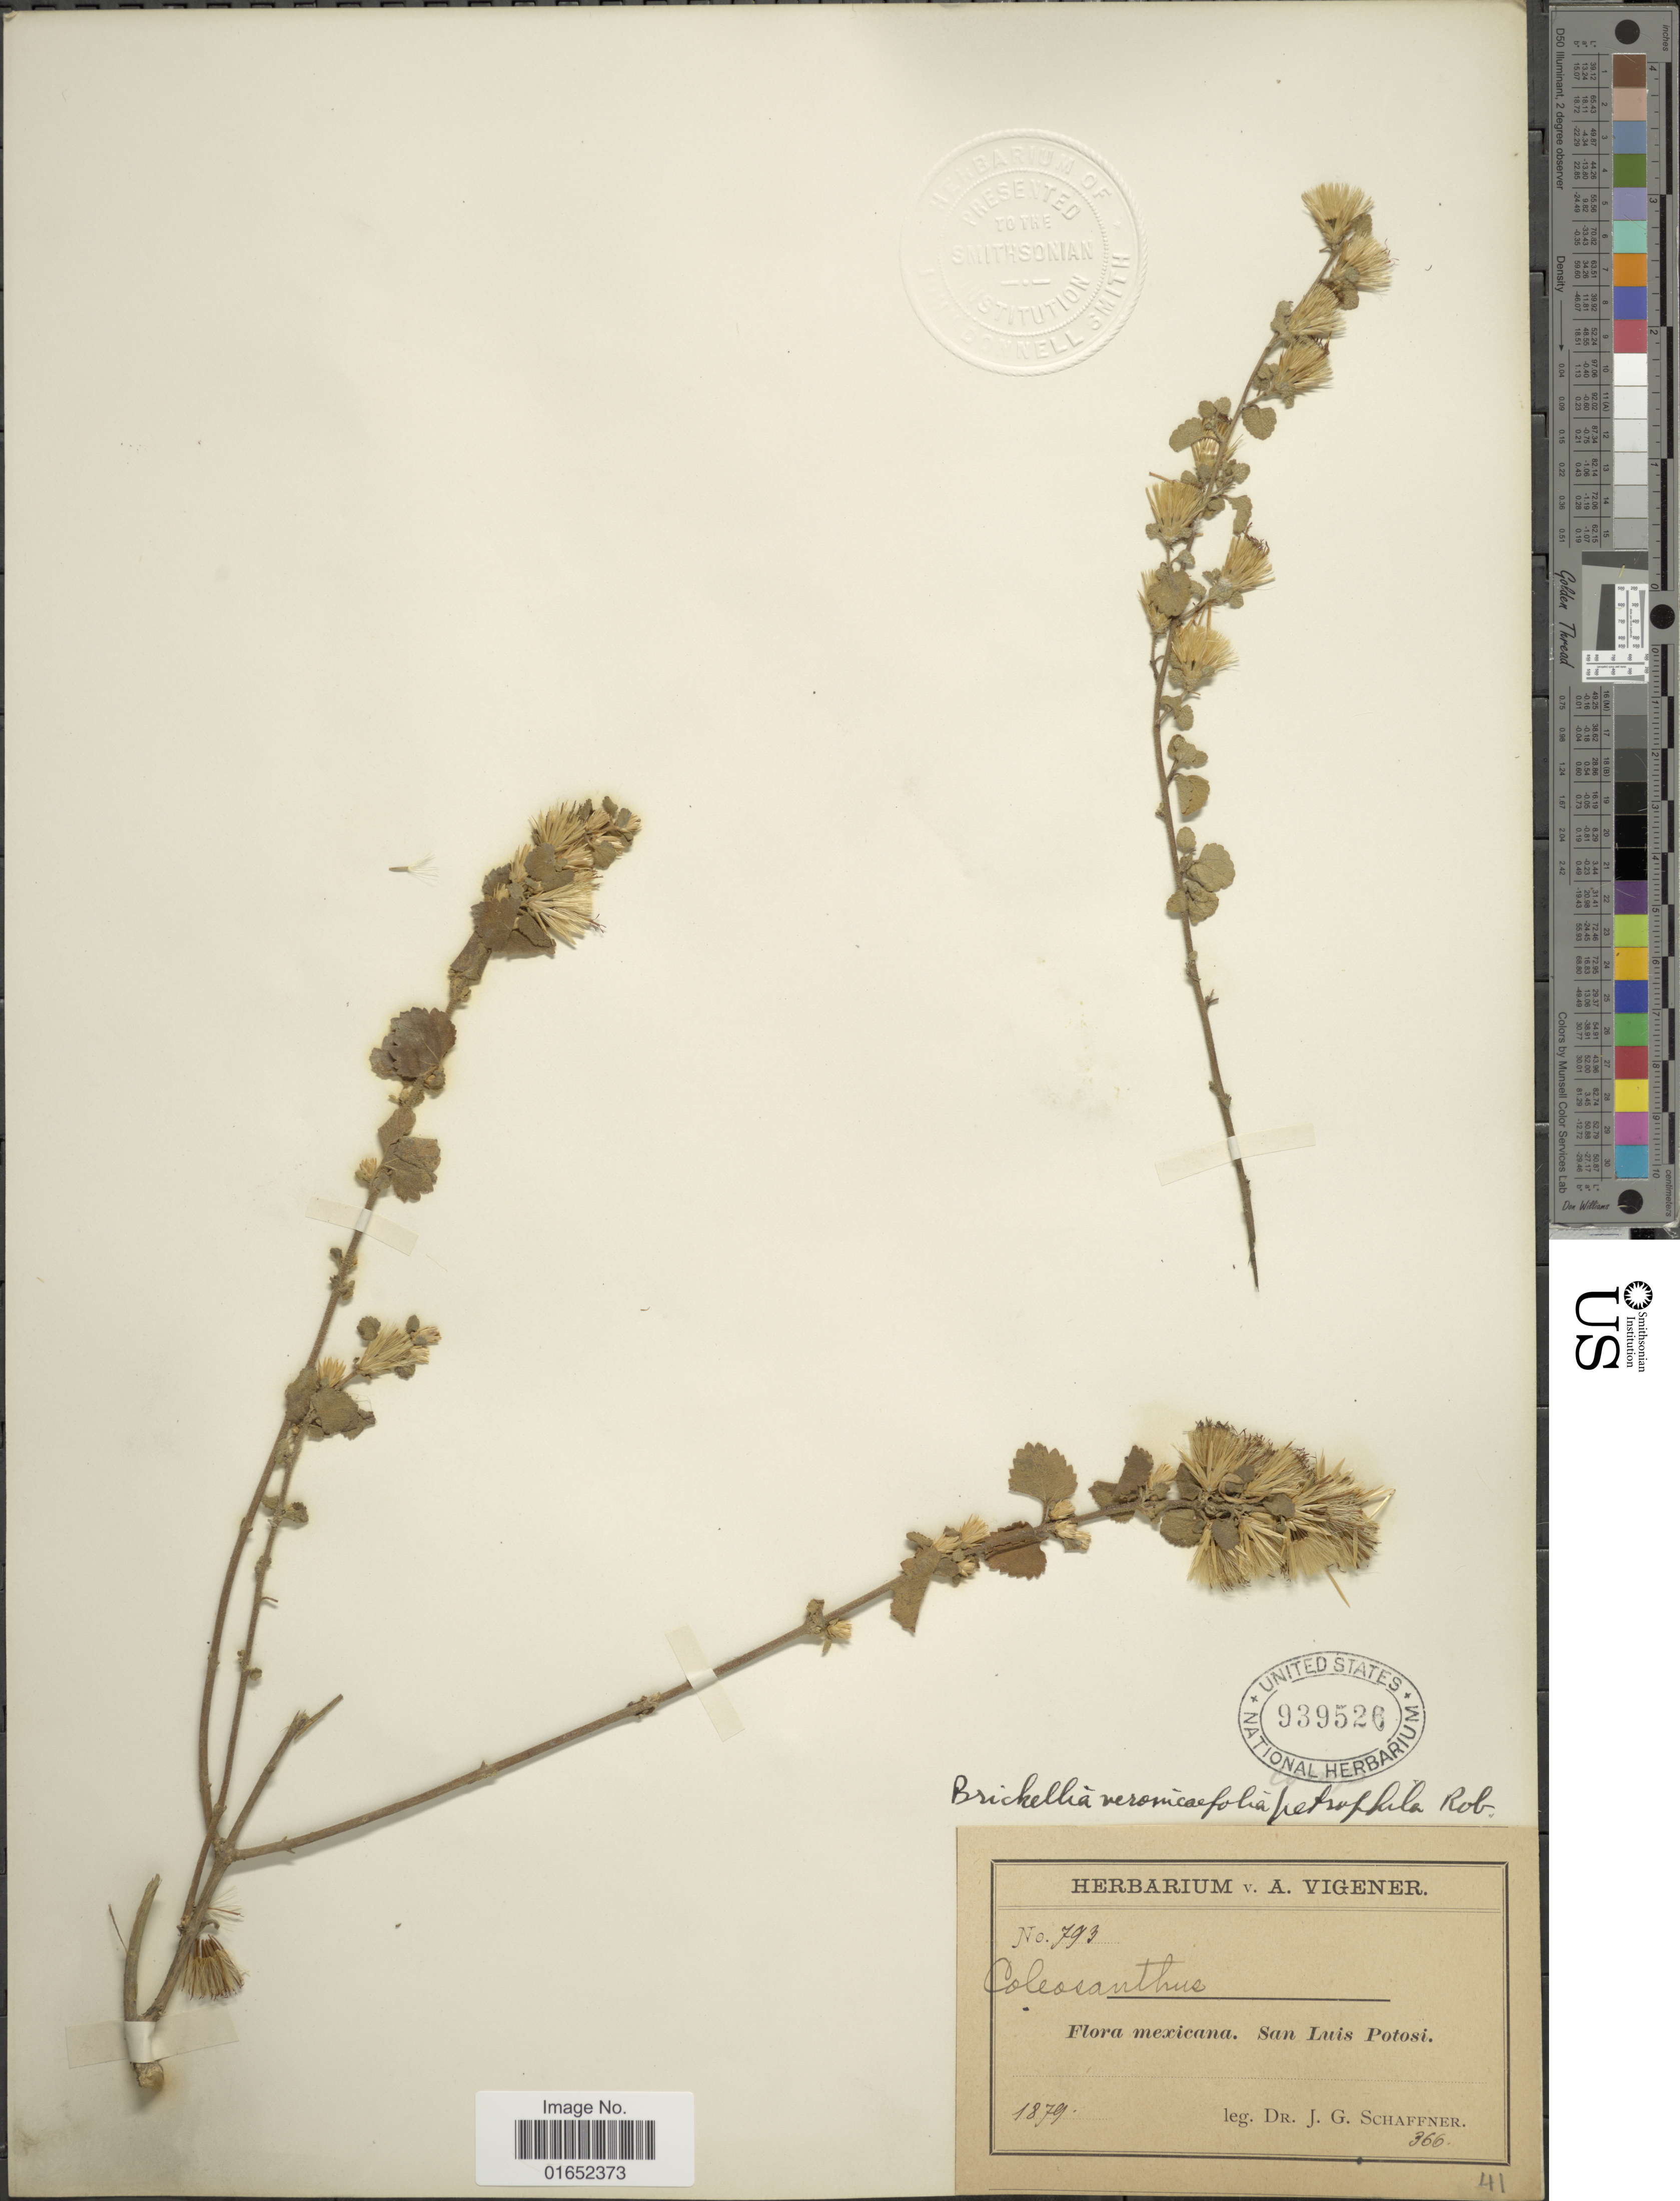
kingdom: Plantae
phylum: Tracheophyta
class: Magnoliopsida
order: Asterales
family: Asteraceae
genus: Brickellia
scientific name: Brickellia veronicaefolia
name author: (Kunth) A. Gray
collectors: J. G. Schaffner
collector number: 793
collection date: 1879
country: Mexico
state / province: San Luis Potosí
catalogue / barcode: US 939526